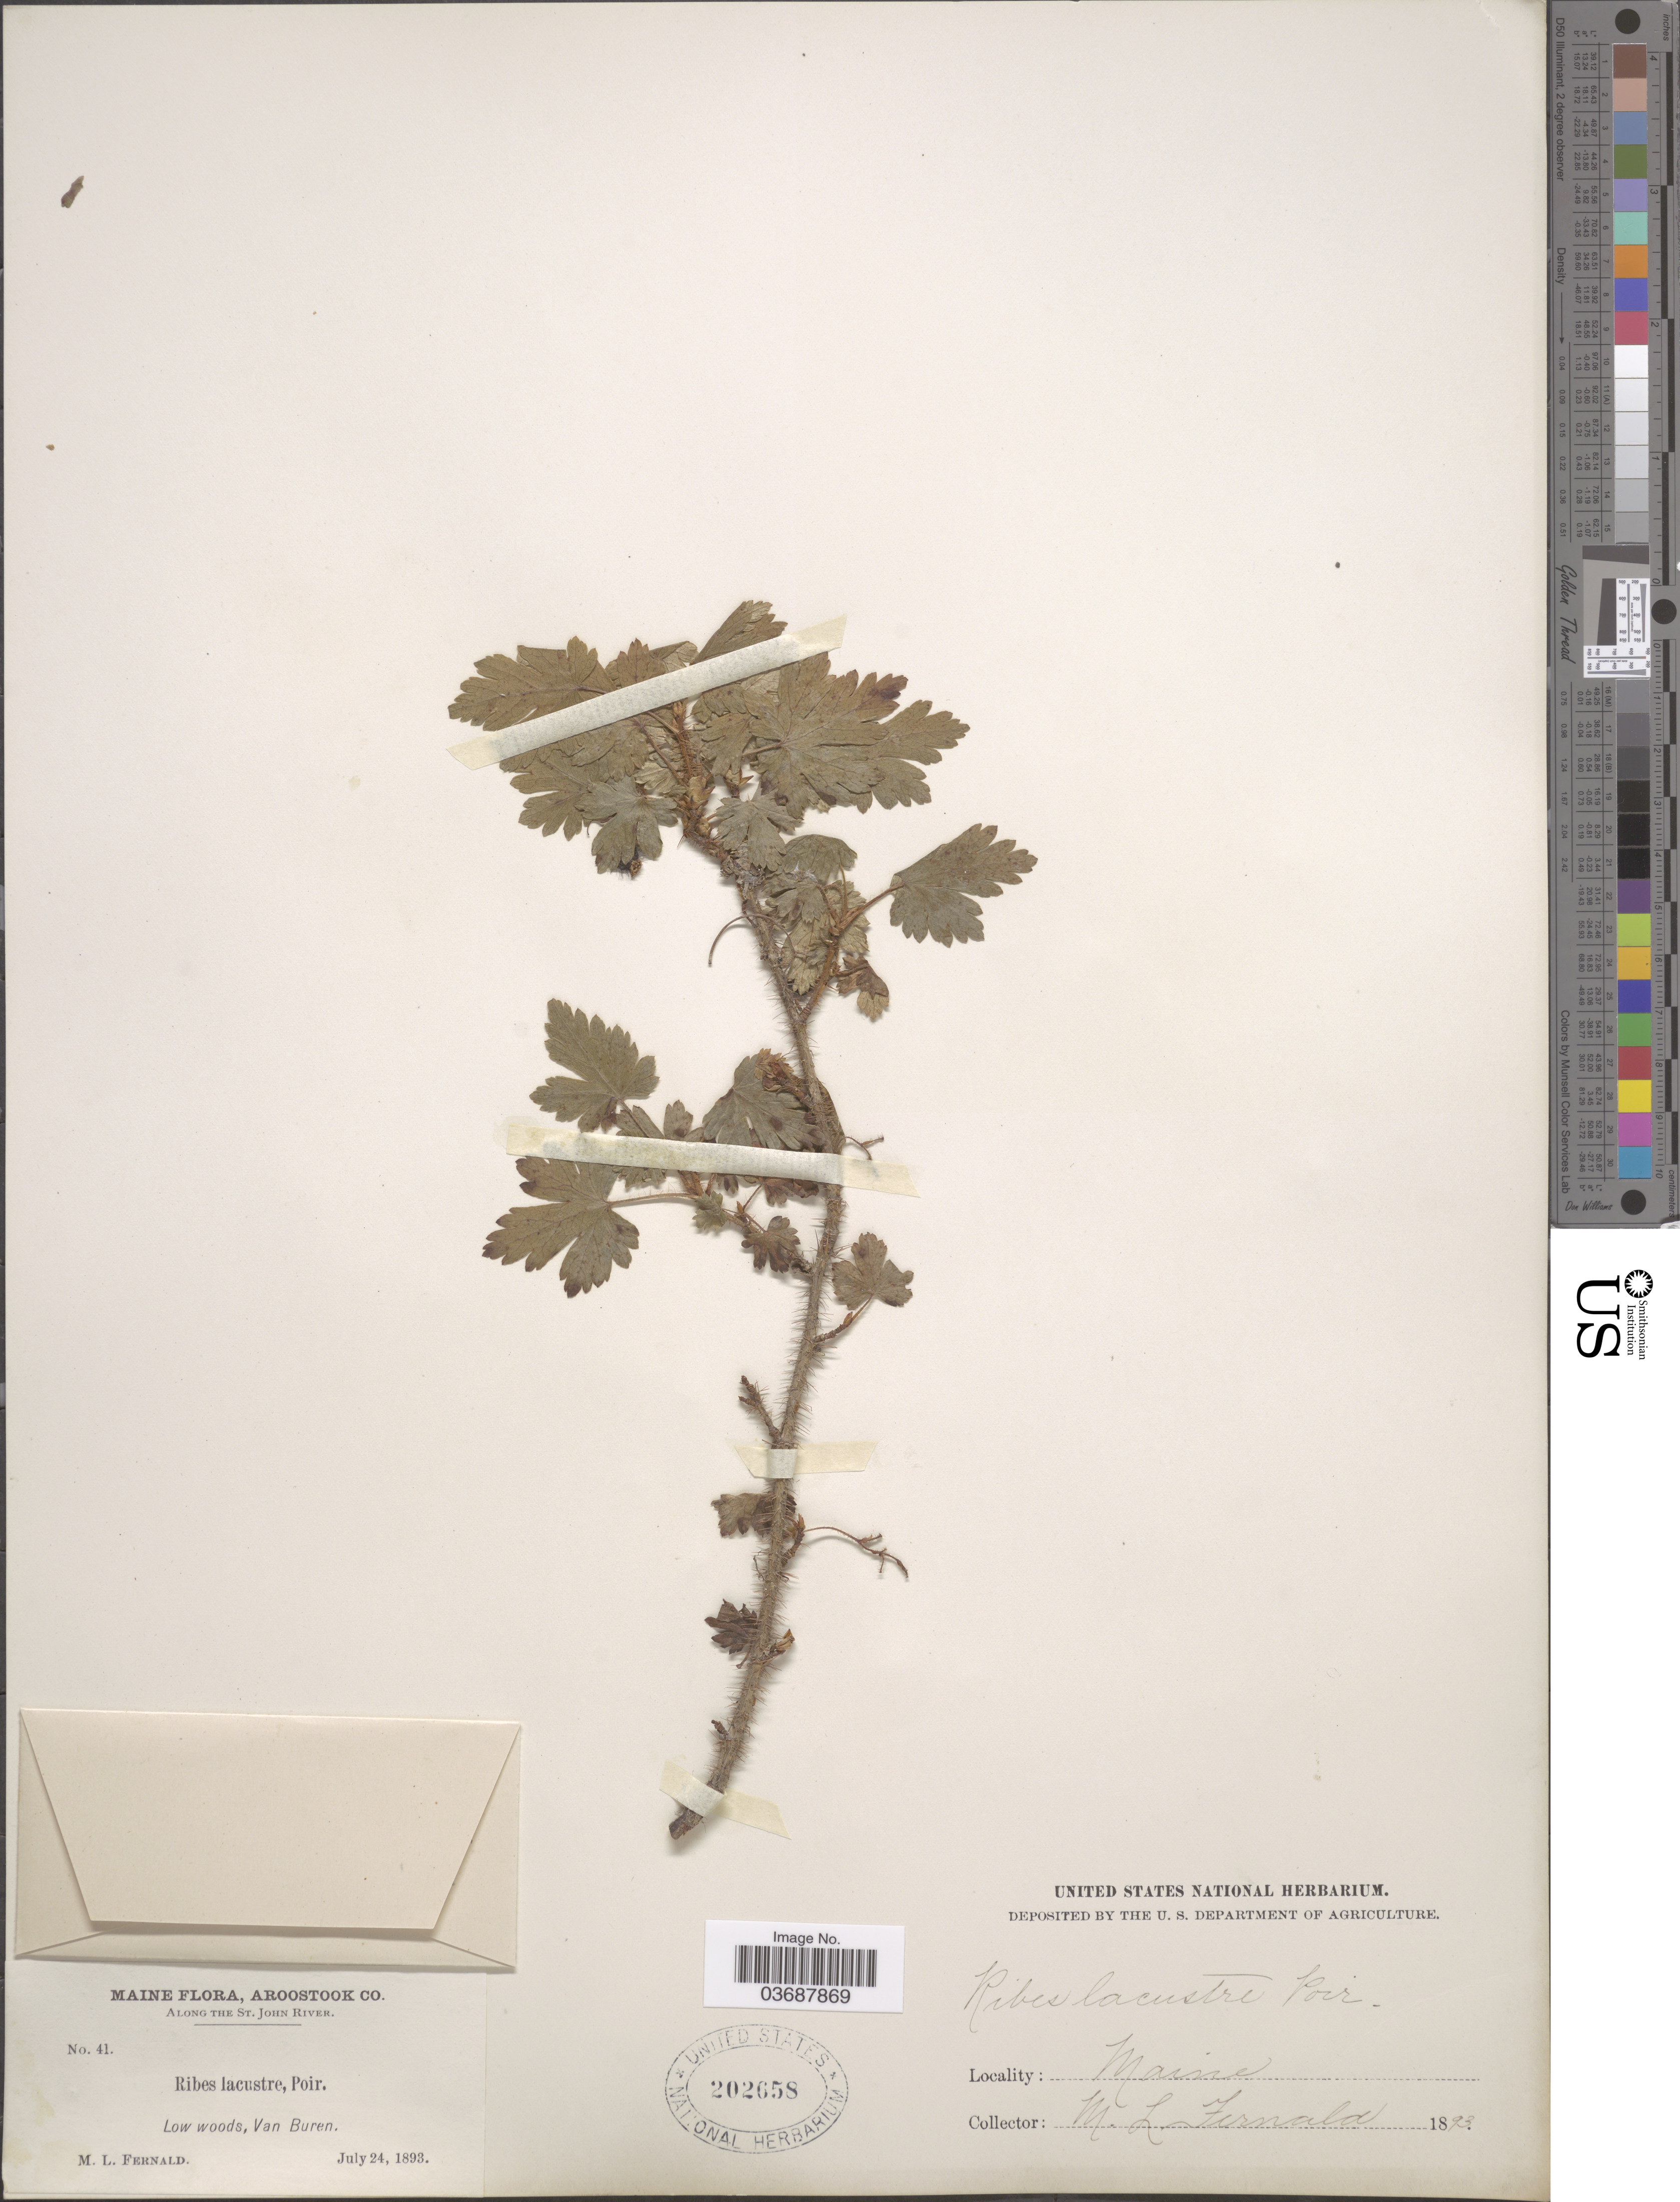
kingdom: Plantae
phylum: Tracheophyta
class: Magnoliopsida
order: Saxifragales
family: Grossulariaceae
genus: Ribes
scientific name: Ribes lacustre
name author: (Pers.) Poir.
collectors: M. L. Fernald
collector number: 41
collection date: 1893-07-24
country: United States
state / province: Maine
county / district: Aroostook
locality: Along the St. John River. Low woods, Van Buren.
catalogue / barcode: US 202658